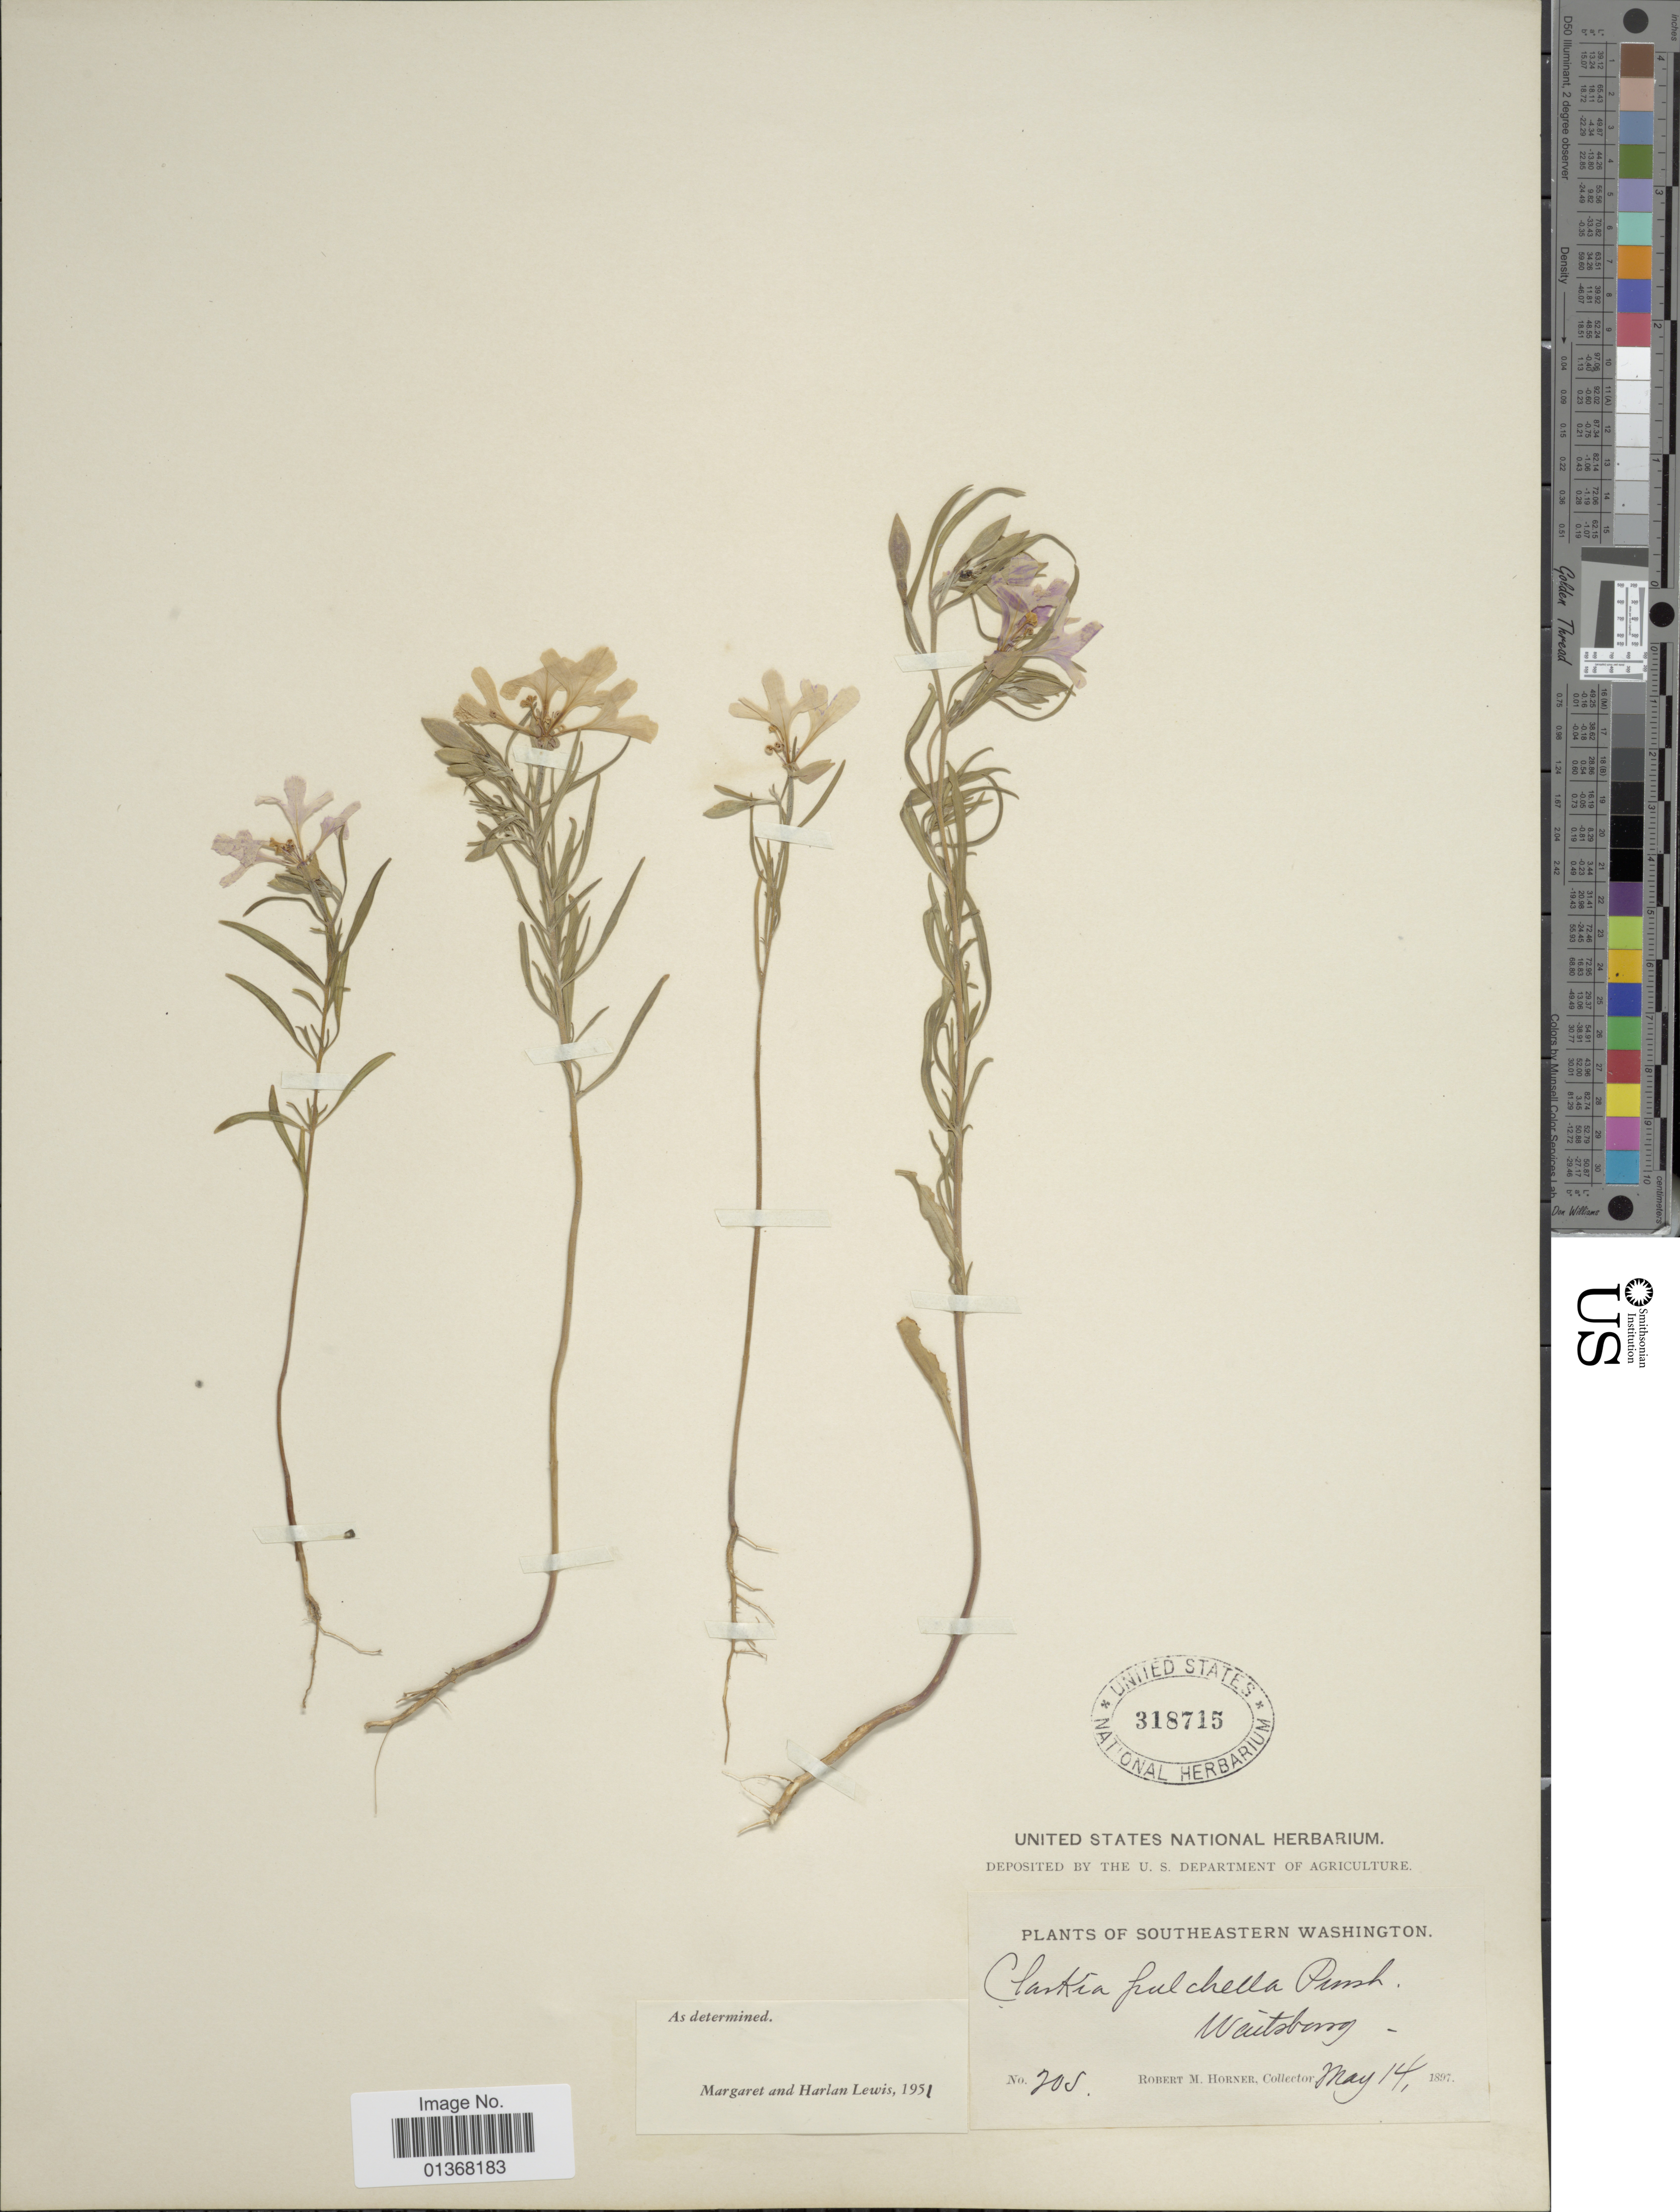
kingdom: Plantae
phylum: Tracheophyta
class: Magnoliopsida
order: Myrtales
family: Onagraceae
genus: Clarkia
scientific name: Clarkia pulchella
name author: Pursh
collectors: R. Horner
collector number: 705*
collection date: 1897-05-14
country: United States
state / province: Washington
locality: Southeastern Washington, Waitsburg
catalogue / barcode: US 318715